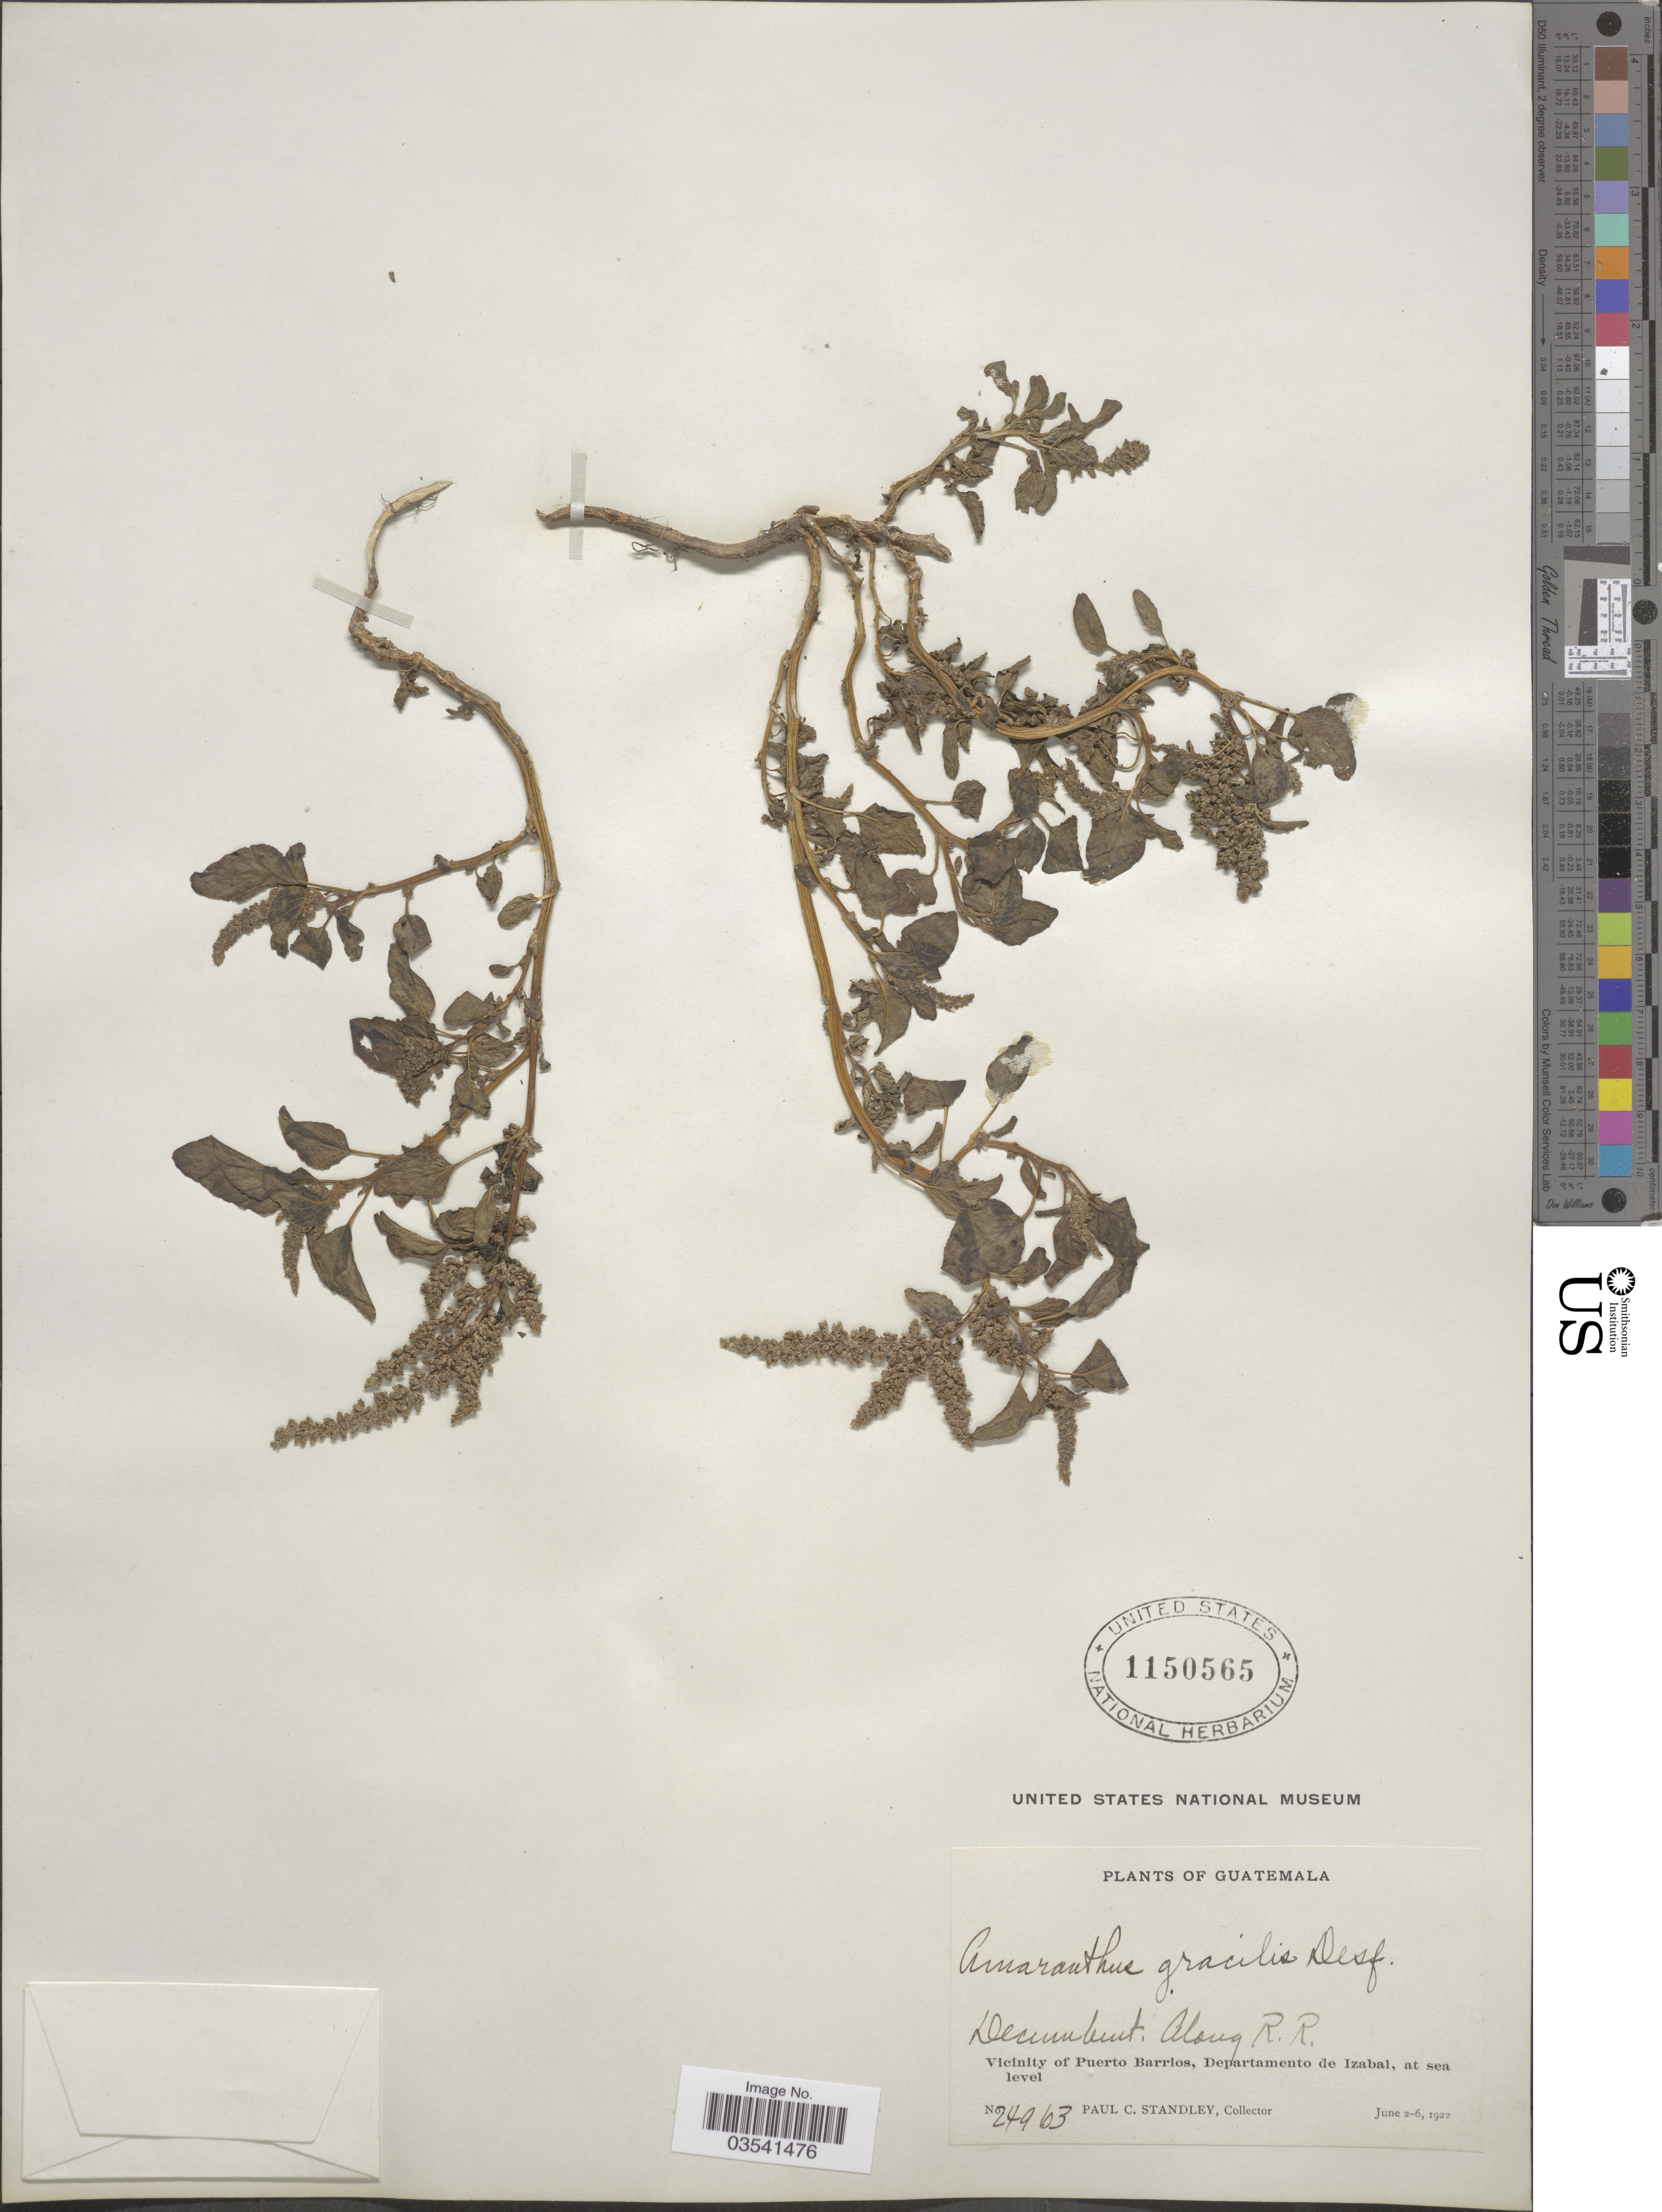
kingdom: Plantae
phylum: Tracheophyta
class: Magnoliopsida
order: Caryophyllales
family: Amaranthaceae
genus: Amaranthus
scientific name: Amaranthus gracilis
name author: Desf. ex Poir.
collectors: P. C. Standley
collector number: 24963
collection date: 1922-06-02/1922-06-06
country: Guatemala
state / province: Izabal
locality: Along R.R. Vicinity of Puerto Barrios, Departamento de Izabal.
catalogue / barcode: US 1150565